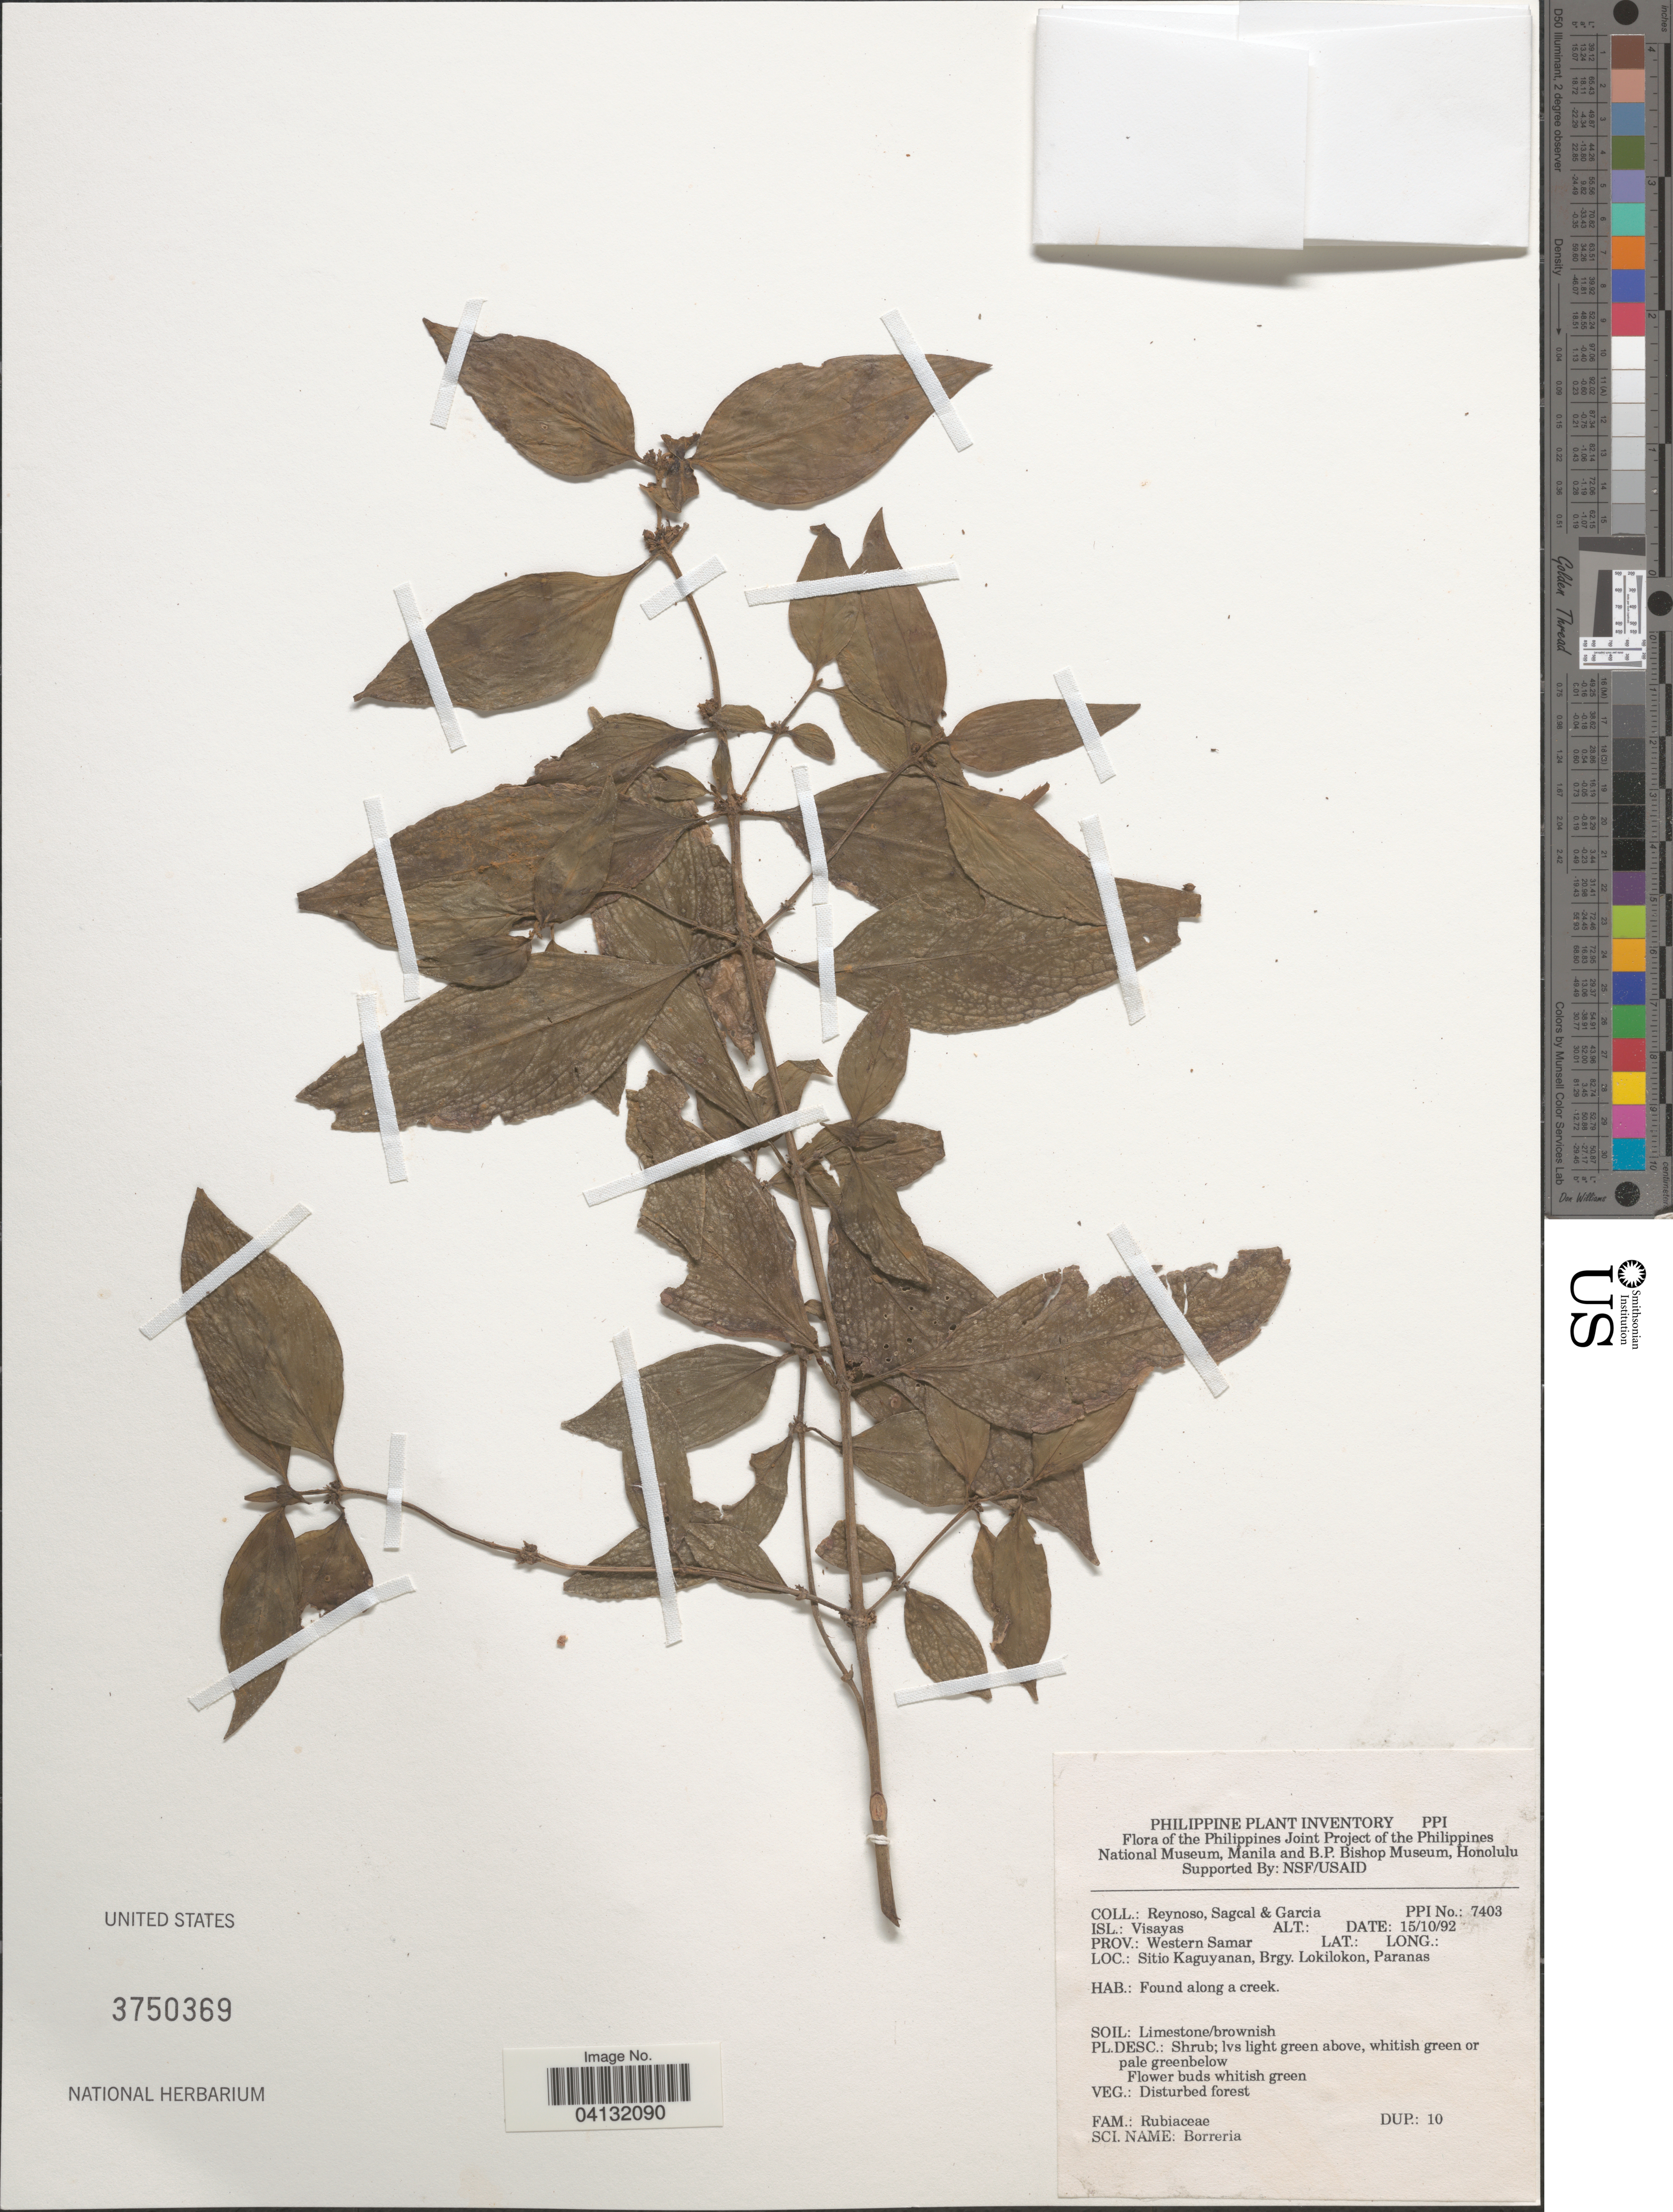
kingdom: Plantae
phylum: Tracheophyta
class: Magnoliopsida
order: Gentianales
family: Rubiaceae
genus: Borreria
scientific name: Borreria sp.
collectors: E. Reynoso, E. Sagcal & H. Garcia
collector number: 7403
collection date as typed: Transcribed d/m/y: 15/10/92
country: Philippines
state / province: Eastern Visayas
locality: Isl.: Visayas. Prov.: Western Samar. Sitio Kapinyahan, Brgy. Lokilokon, Paranas.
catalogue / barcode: US 3750369